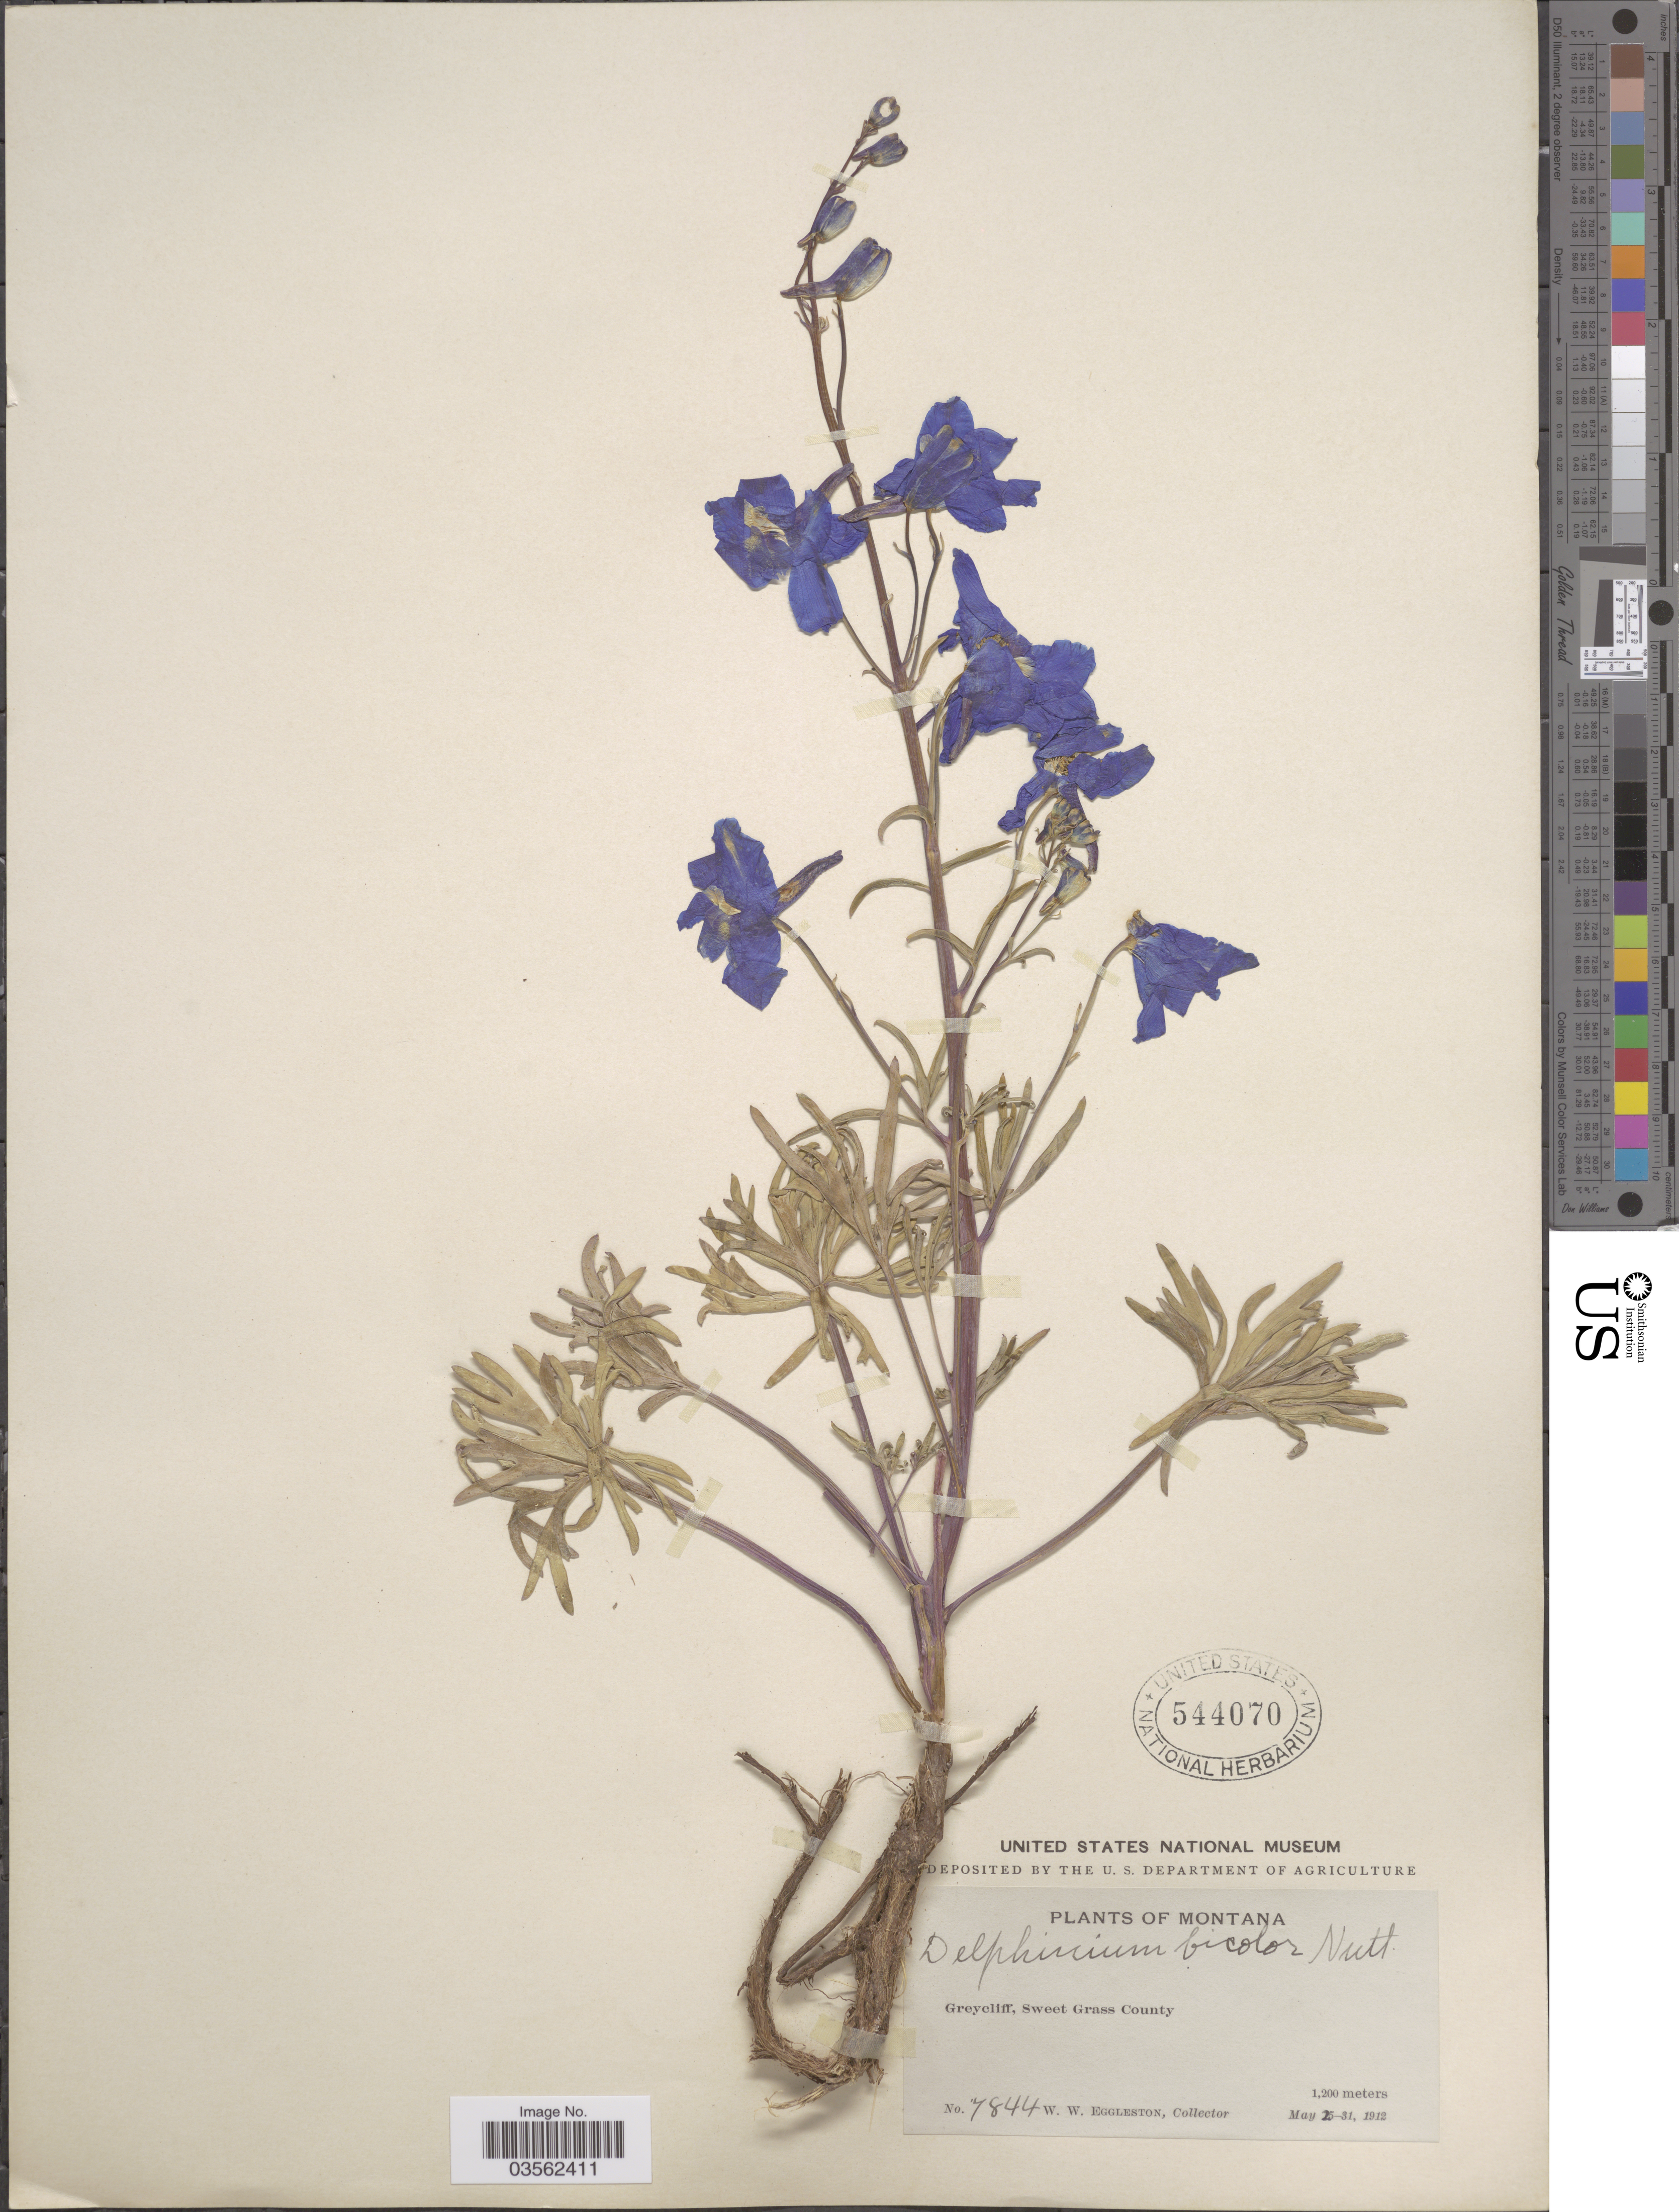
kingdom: Plantae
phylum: Tracheophyta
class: Magnoliopsida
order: Ranunculales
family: Ranunculaceae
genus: Delphinium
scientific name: Delphinium bicolor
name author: Nutt.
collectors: W. W. Eggleston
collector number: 7844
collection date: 1912-05-25/1912-05-31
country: United States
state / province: Montana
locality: Greycliff, Sweet Grass County.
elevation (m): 1200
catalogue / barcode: US 544070